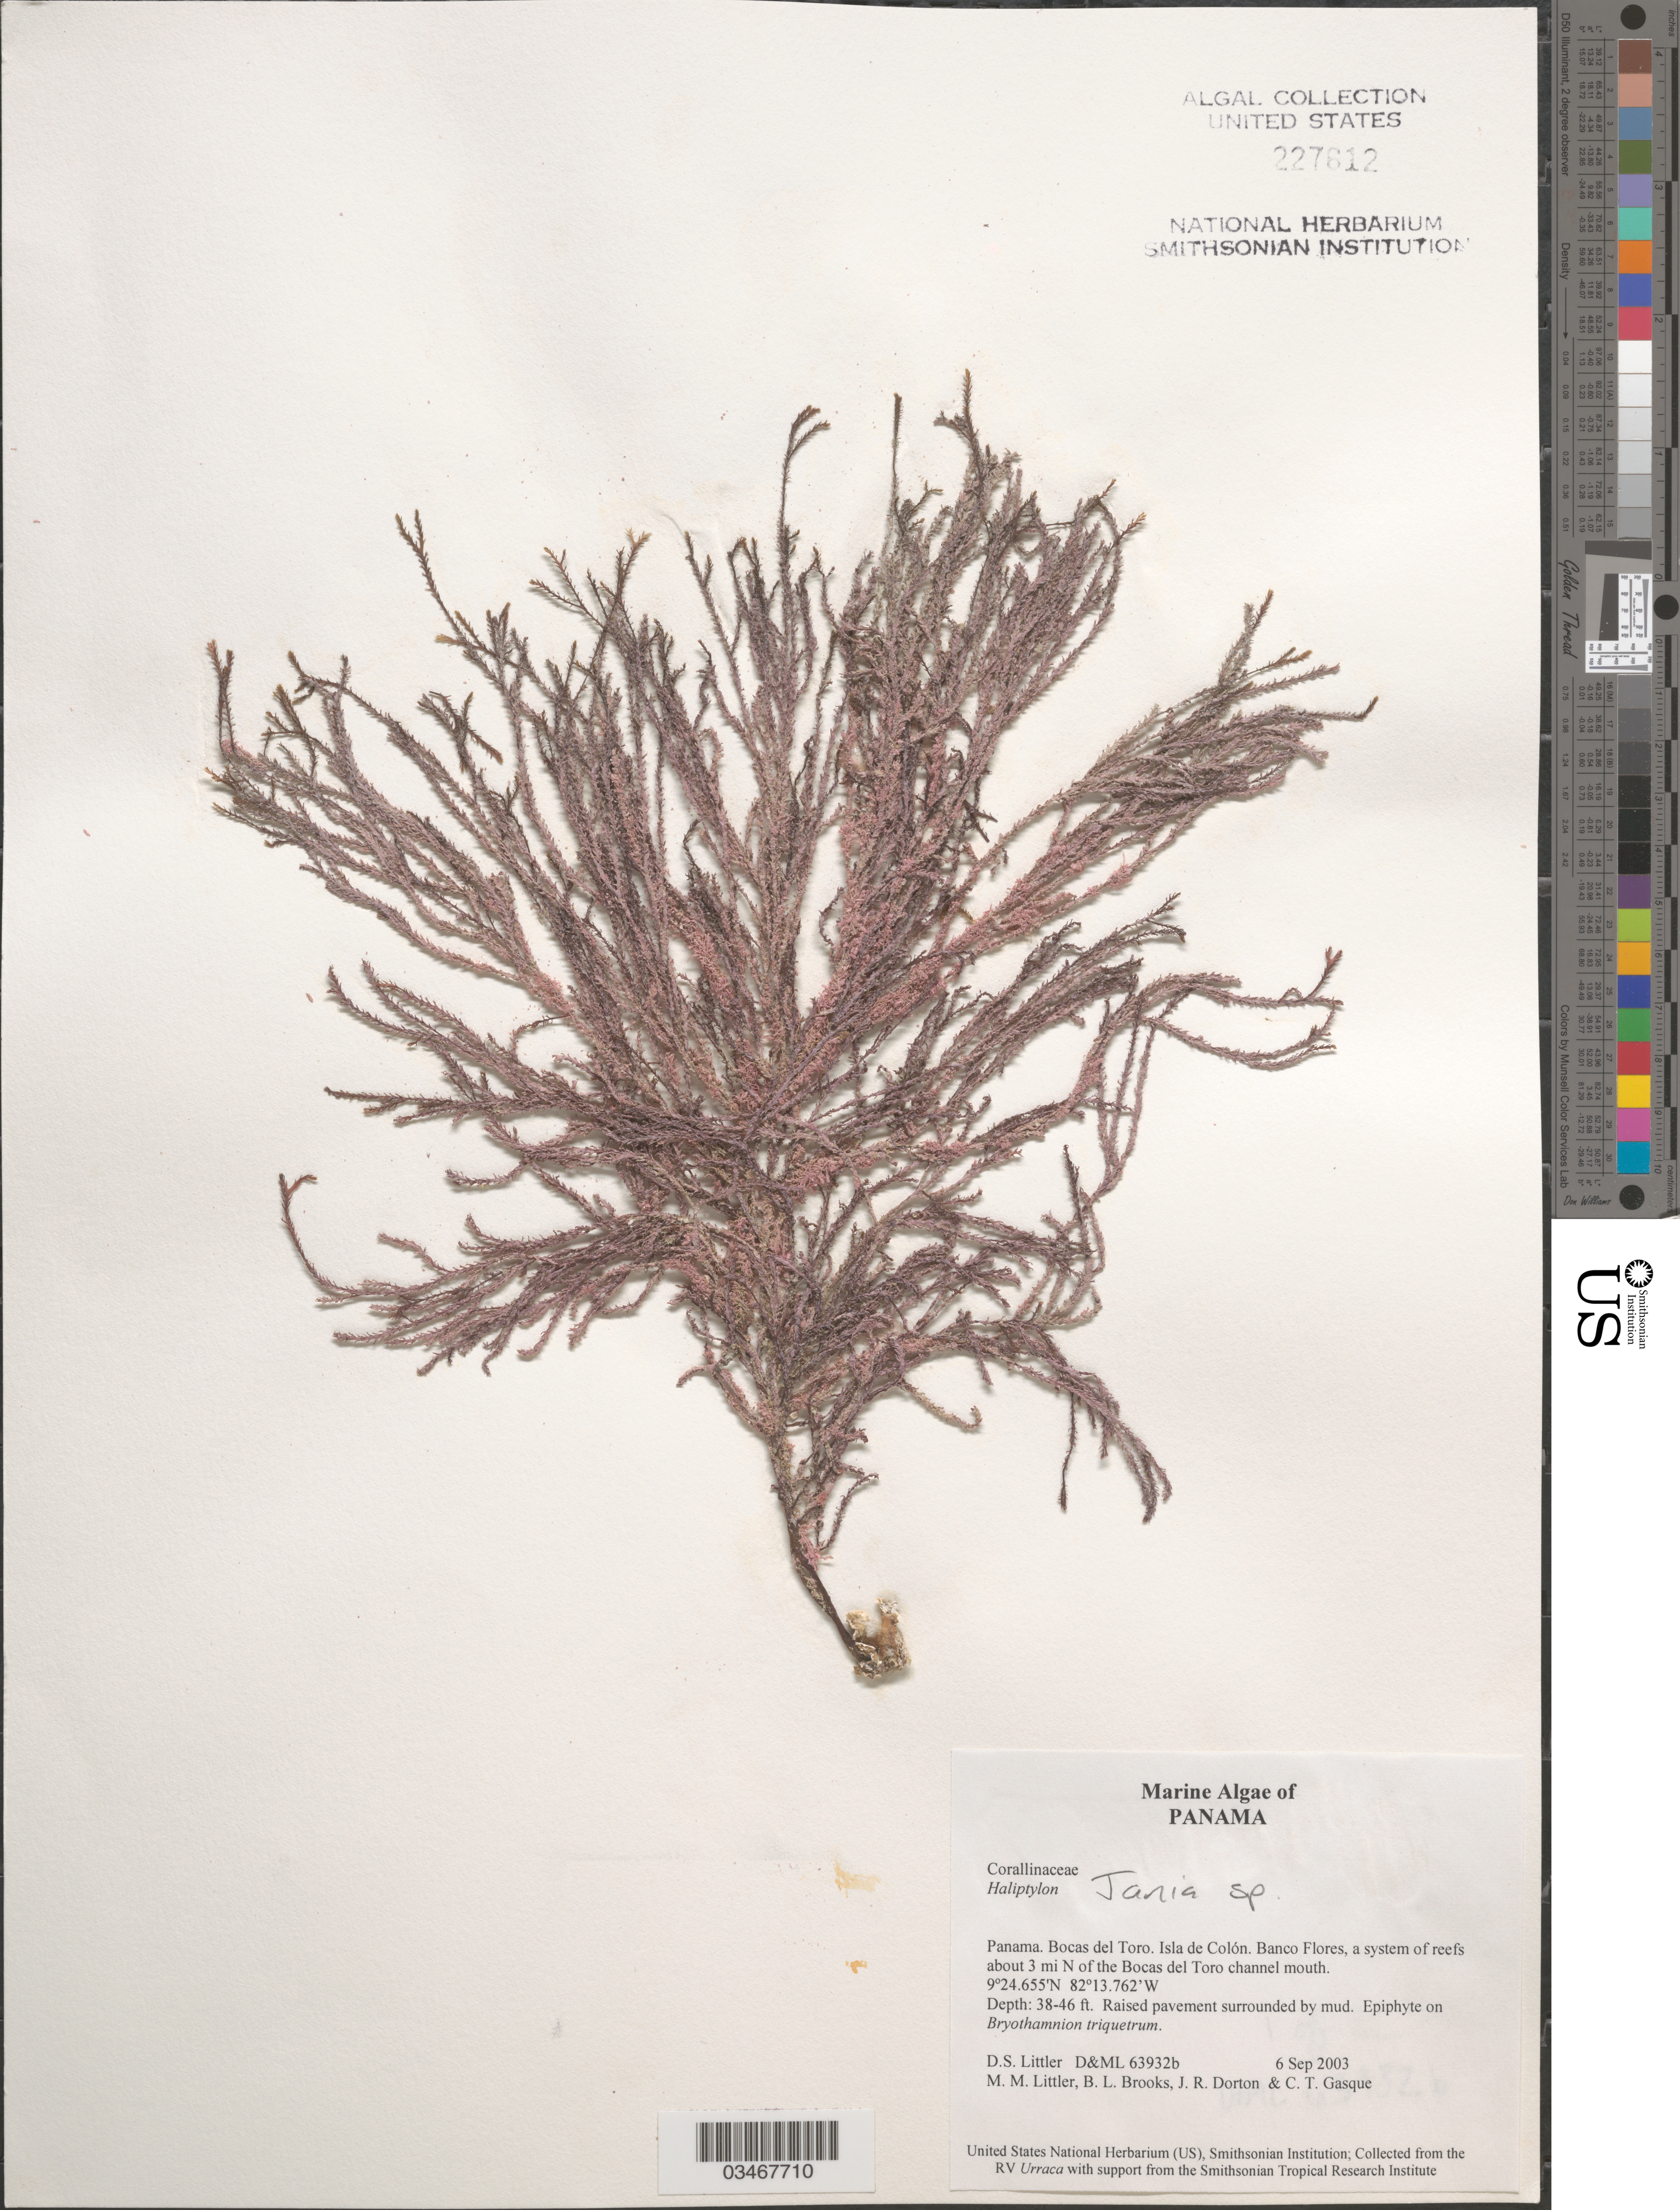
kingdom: Plantae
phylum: Rhodophyta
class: Florideophyceae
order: Corallinales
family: Corallinaceae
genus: Jania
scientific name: Jania sp.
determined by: Brooks, Barrett, (BOT), Smithsonian Institution - National Museum of Natural History (UNITED STATES)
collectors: D. S. Littler, M. M. Littler, B. Brooks, J. Dorton & C. Gasque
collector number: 63932b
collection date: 2003-09-06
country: Panama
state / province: Bocas del Toro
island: de Colón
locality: Banco Flores, a system of reefs about 3 mi N o fthe Bocas del Toro channel mouth.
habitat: Raised pavement surround by mud. Epiphyte onh Bryothamnion triquetrum.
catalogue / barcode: US 227812